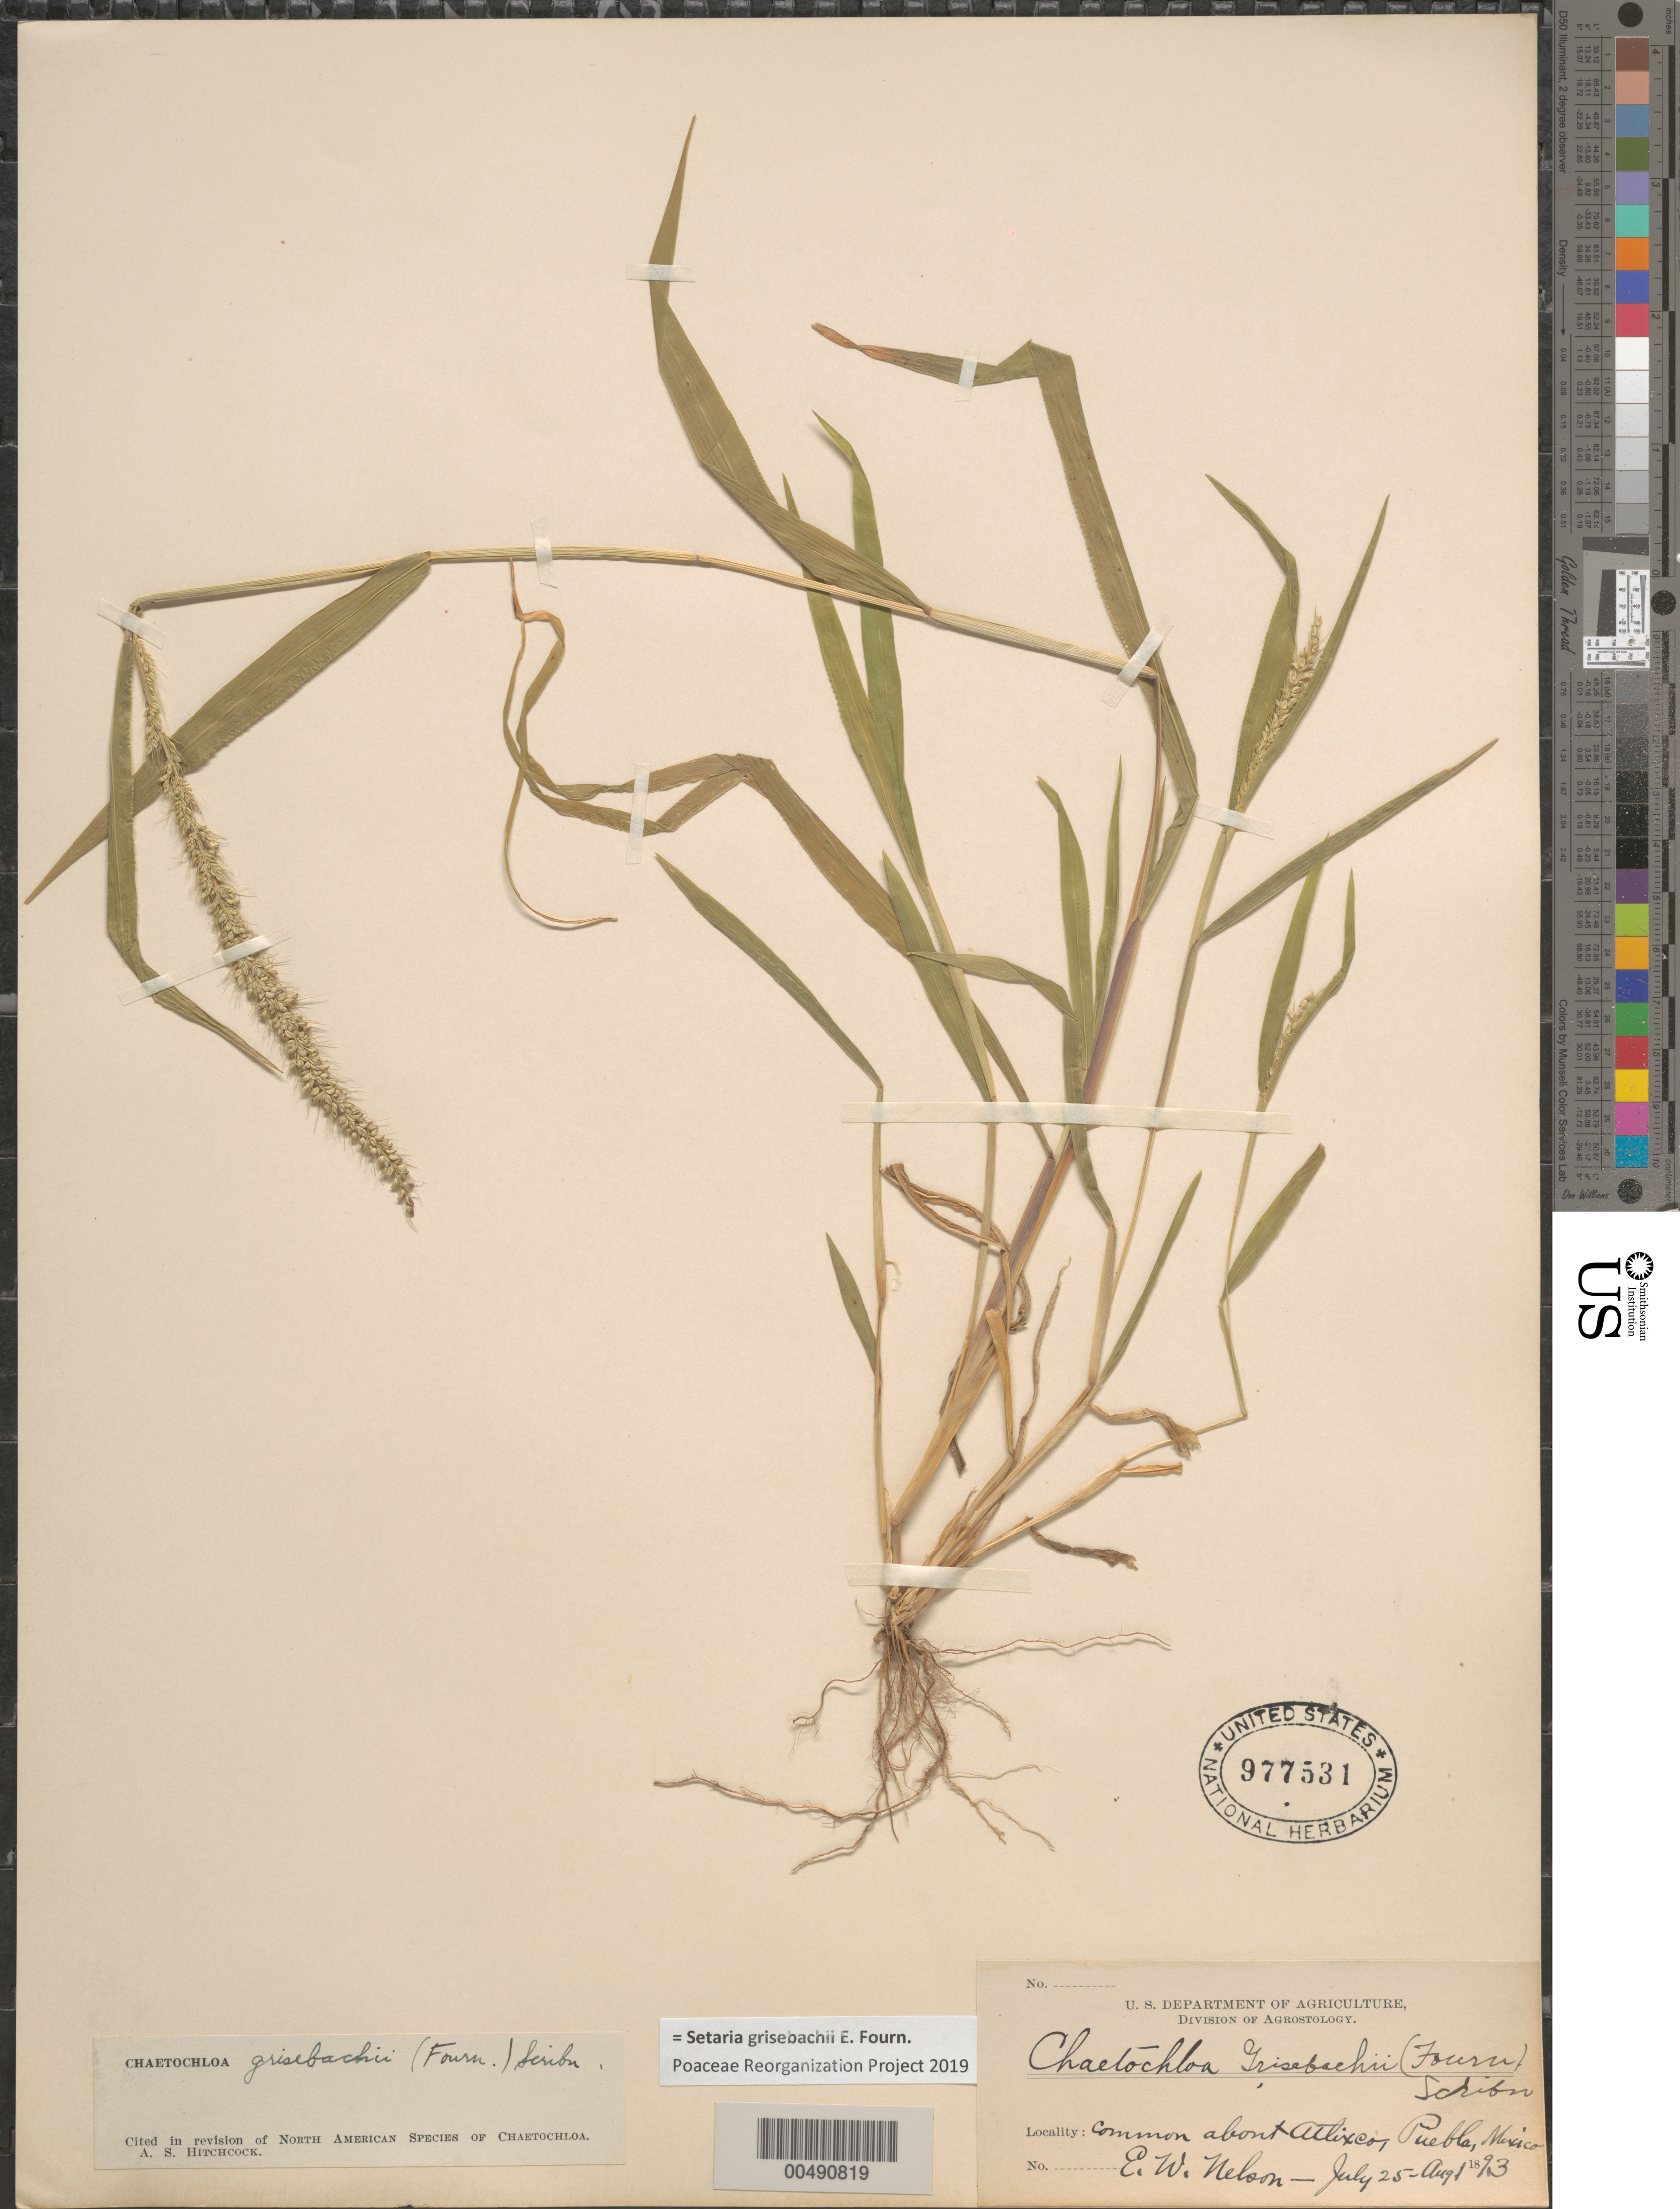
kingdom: Plantae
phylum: Tracheophyta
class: Liliopsida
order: Poales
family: Poaceae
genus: Setaria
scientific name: Setaria grisebachii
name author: E. Fourn.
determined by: Poaceae Reorganization Project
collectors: E. W. Nelson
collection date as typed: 25 Jul 1893 to 1 Aug 1893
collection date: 1893-07-25/1893-08-01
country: Mexico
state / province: Puebla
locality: Atlixco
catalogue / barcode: US 977531